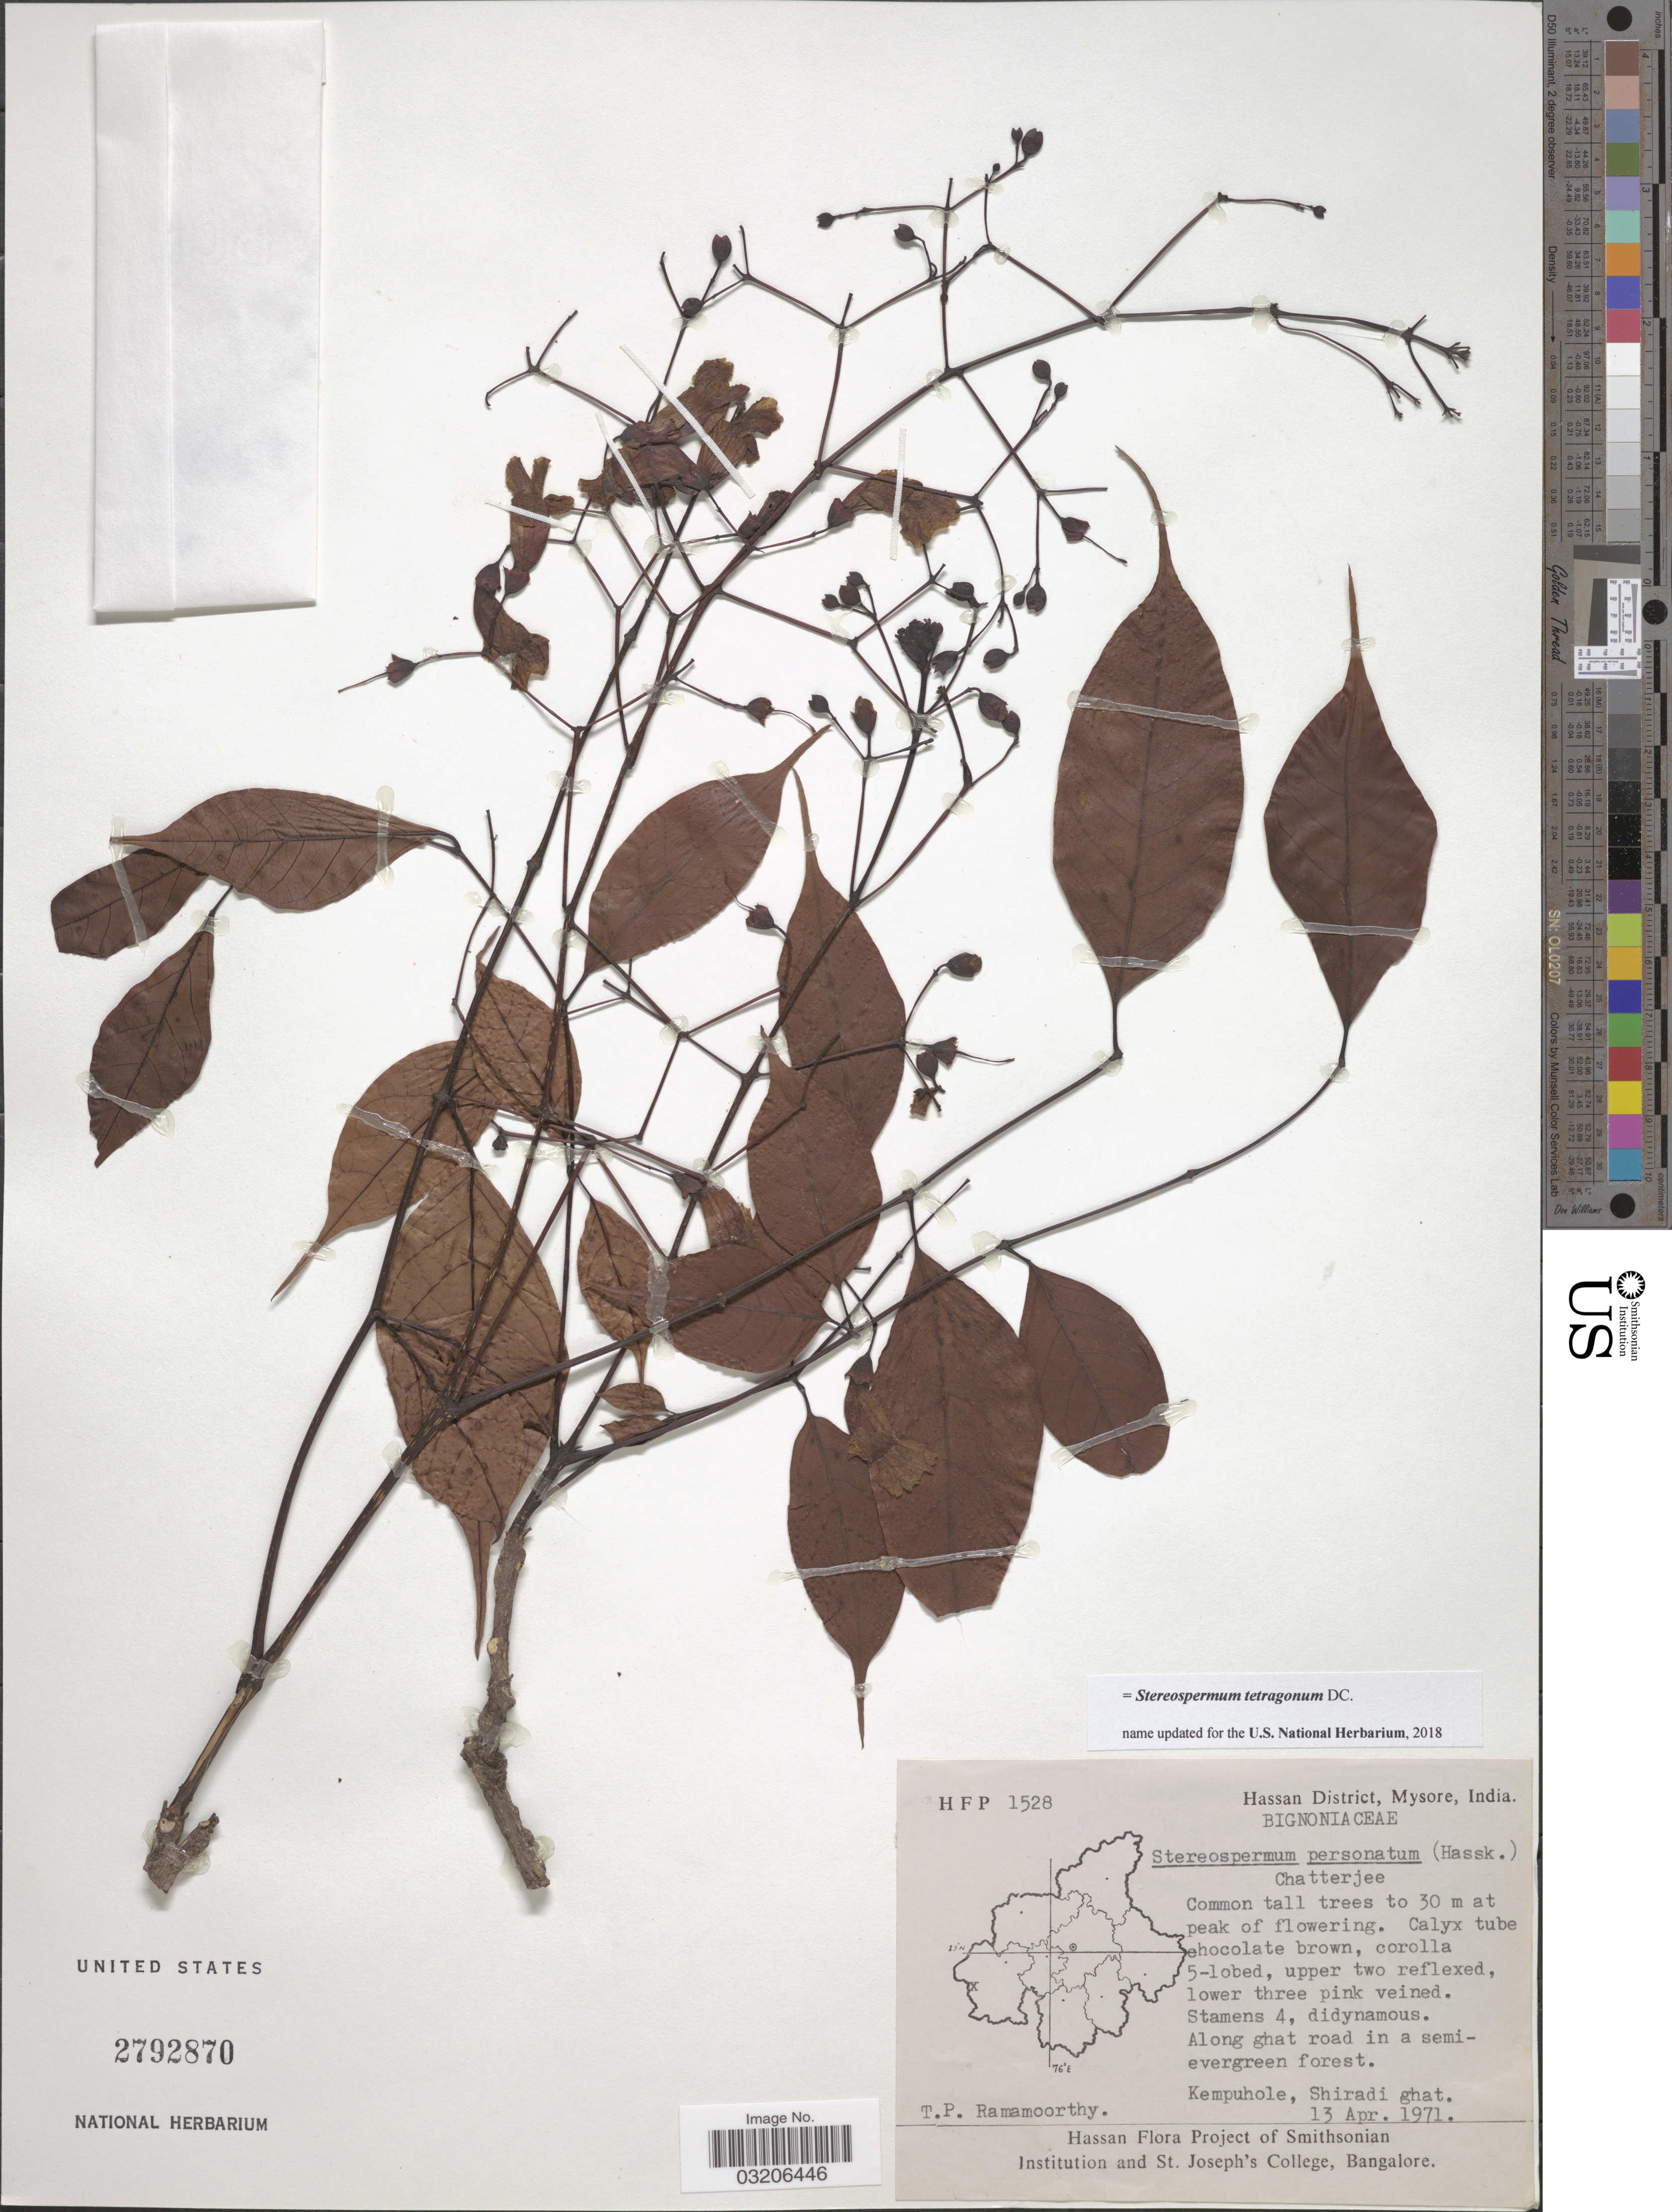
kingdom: Plantae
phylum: Tracheophyta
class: Magnoliopsida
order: Lamiales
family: Bignoniaceae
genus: Stereospermum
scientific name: Stereospermum tetragonum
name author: DC.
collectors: T. P. Ramamoorthy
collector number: HFP1528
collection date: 1971-04-13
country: India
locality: Hassan District, Mysore. Along ghat road in a semi-evergreen forest. Kempuhole, Shiradi ghat.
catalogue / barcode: US 2792870